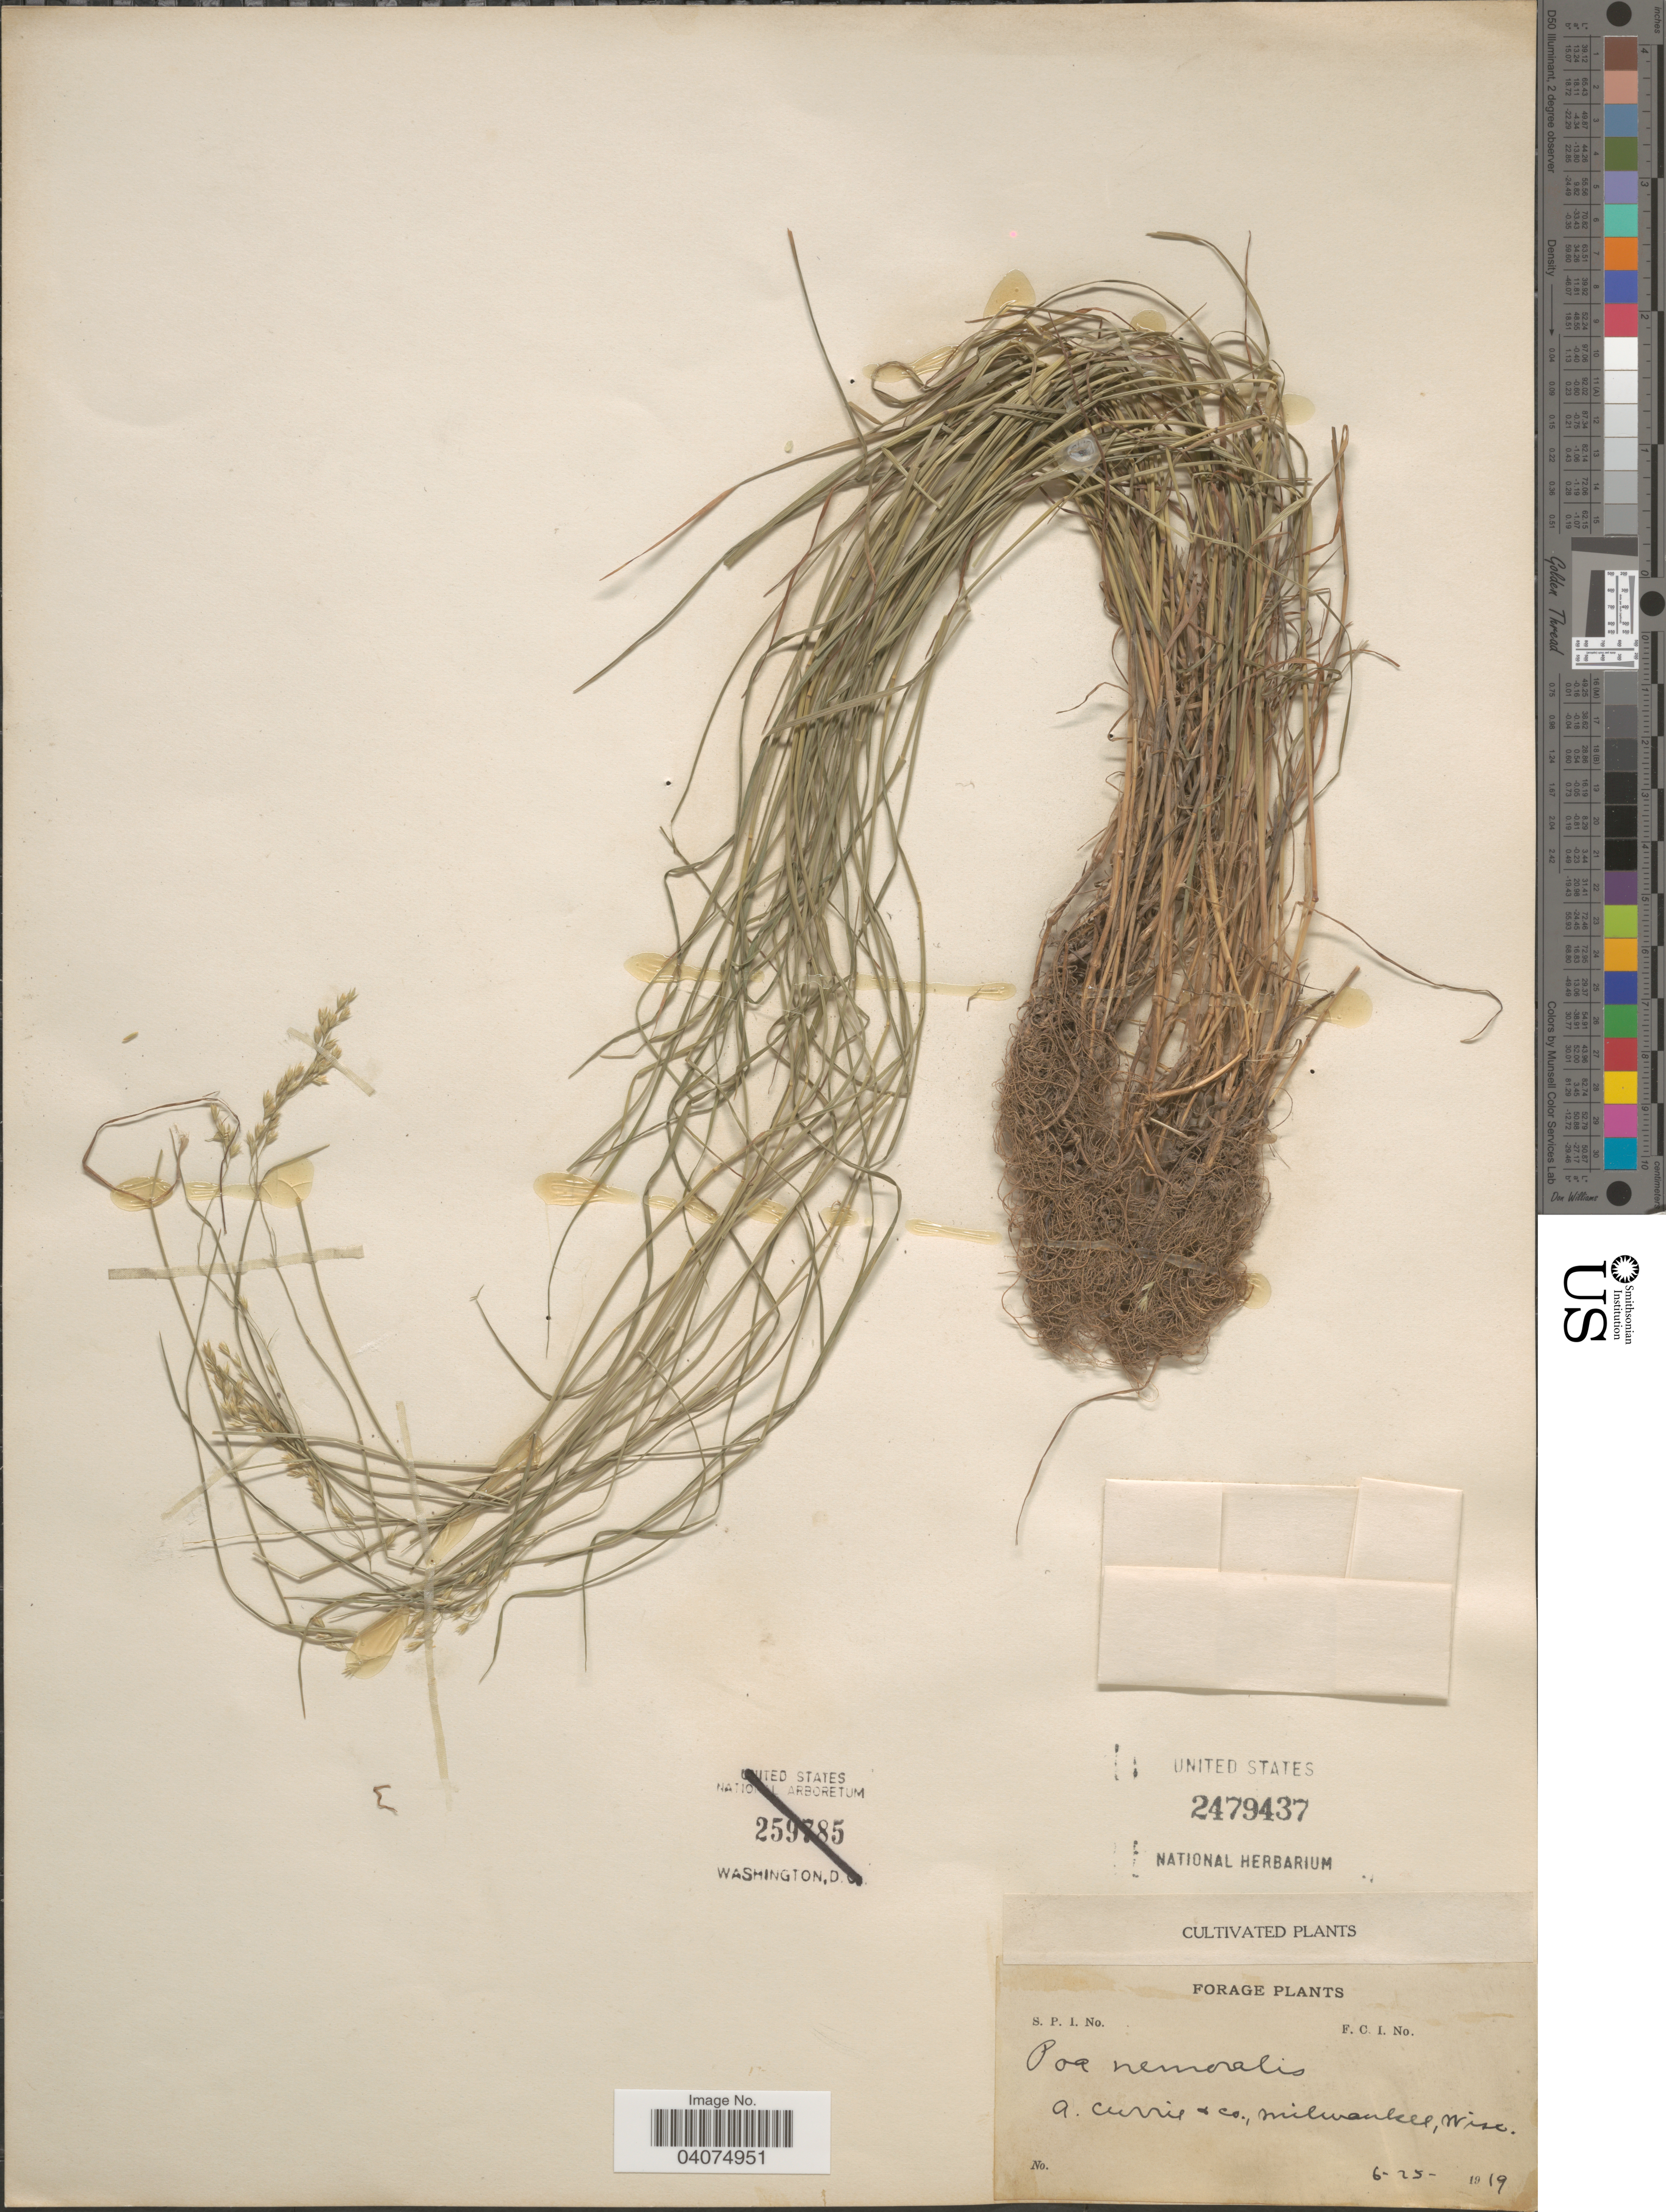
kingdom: Plantae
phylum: Tracheophyta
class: Liliopsida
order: Poales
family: Poaceae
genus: Poa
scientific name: Poa nemoralis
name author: L.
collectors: A. Currie & et al.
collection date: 1919-06-25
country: United States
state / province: Wisconsin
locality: Milwaukee.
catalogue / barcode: US 2479437